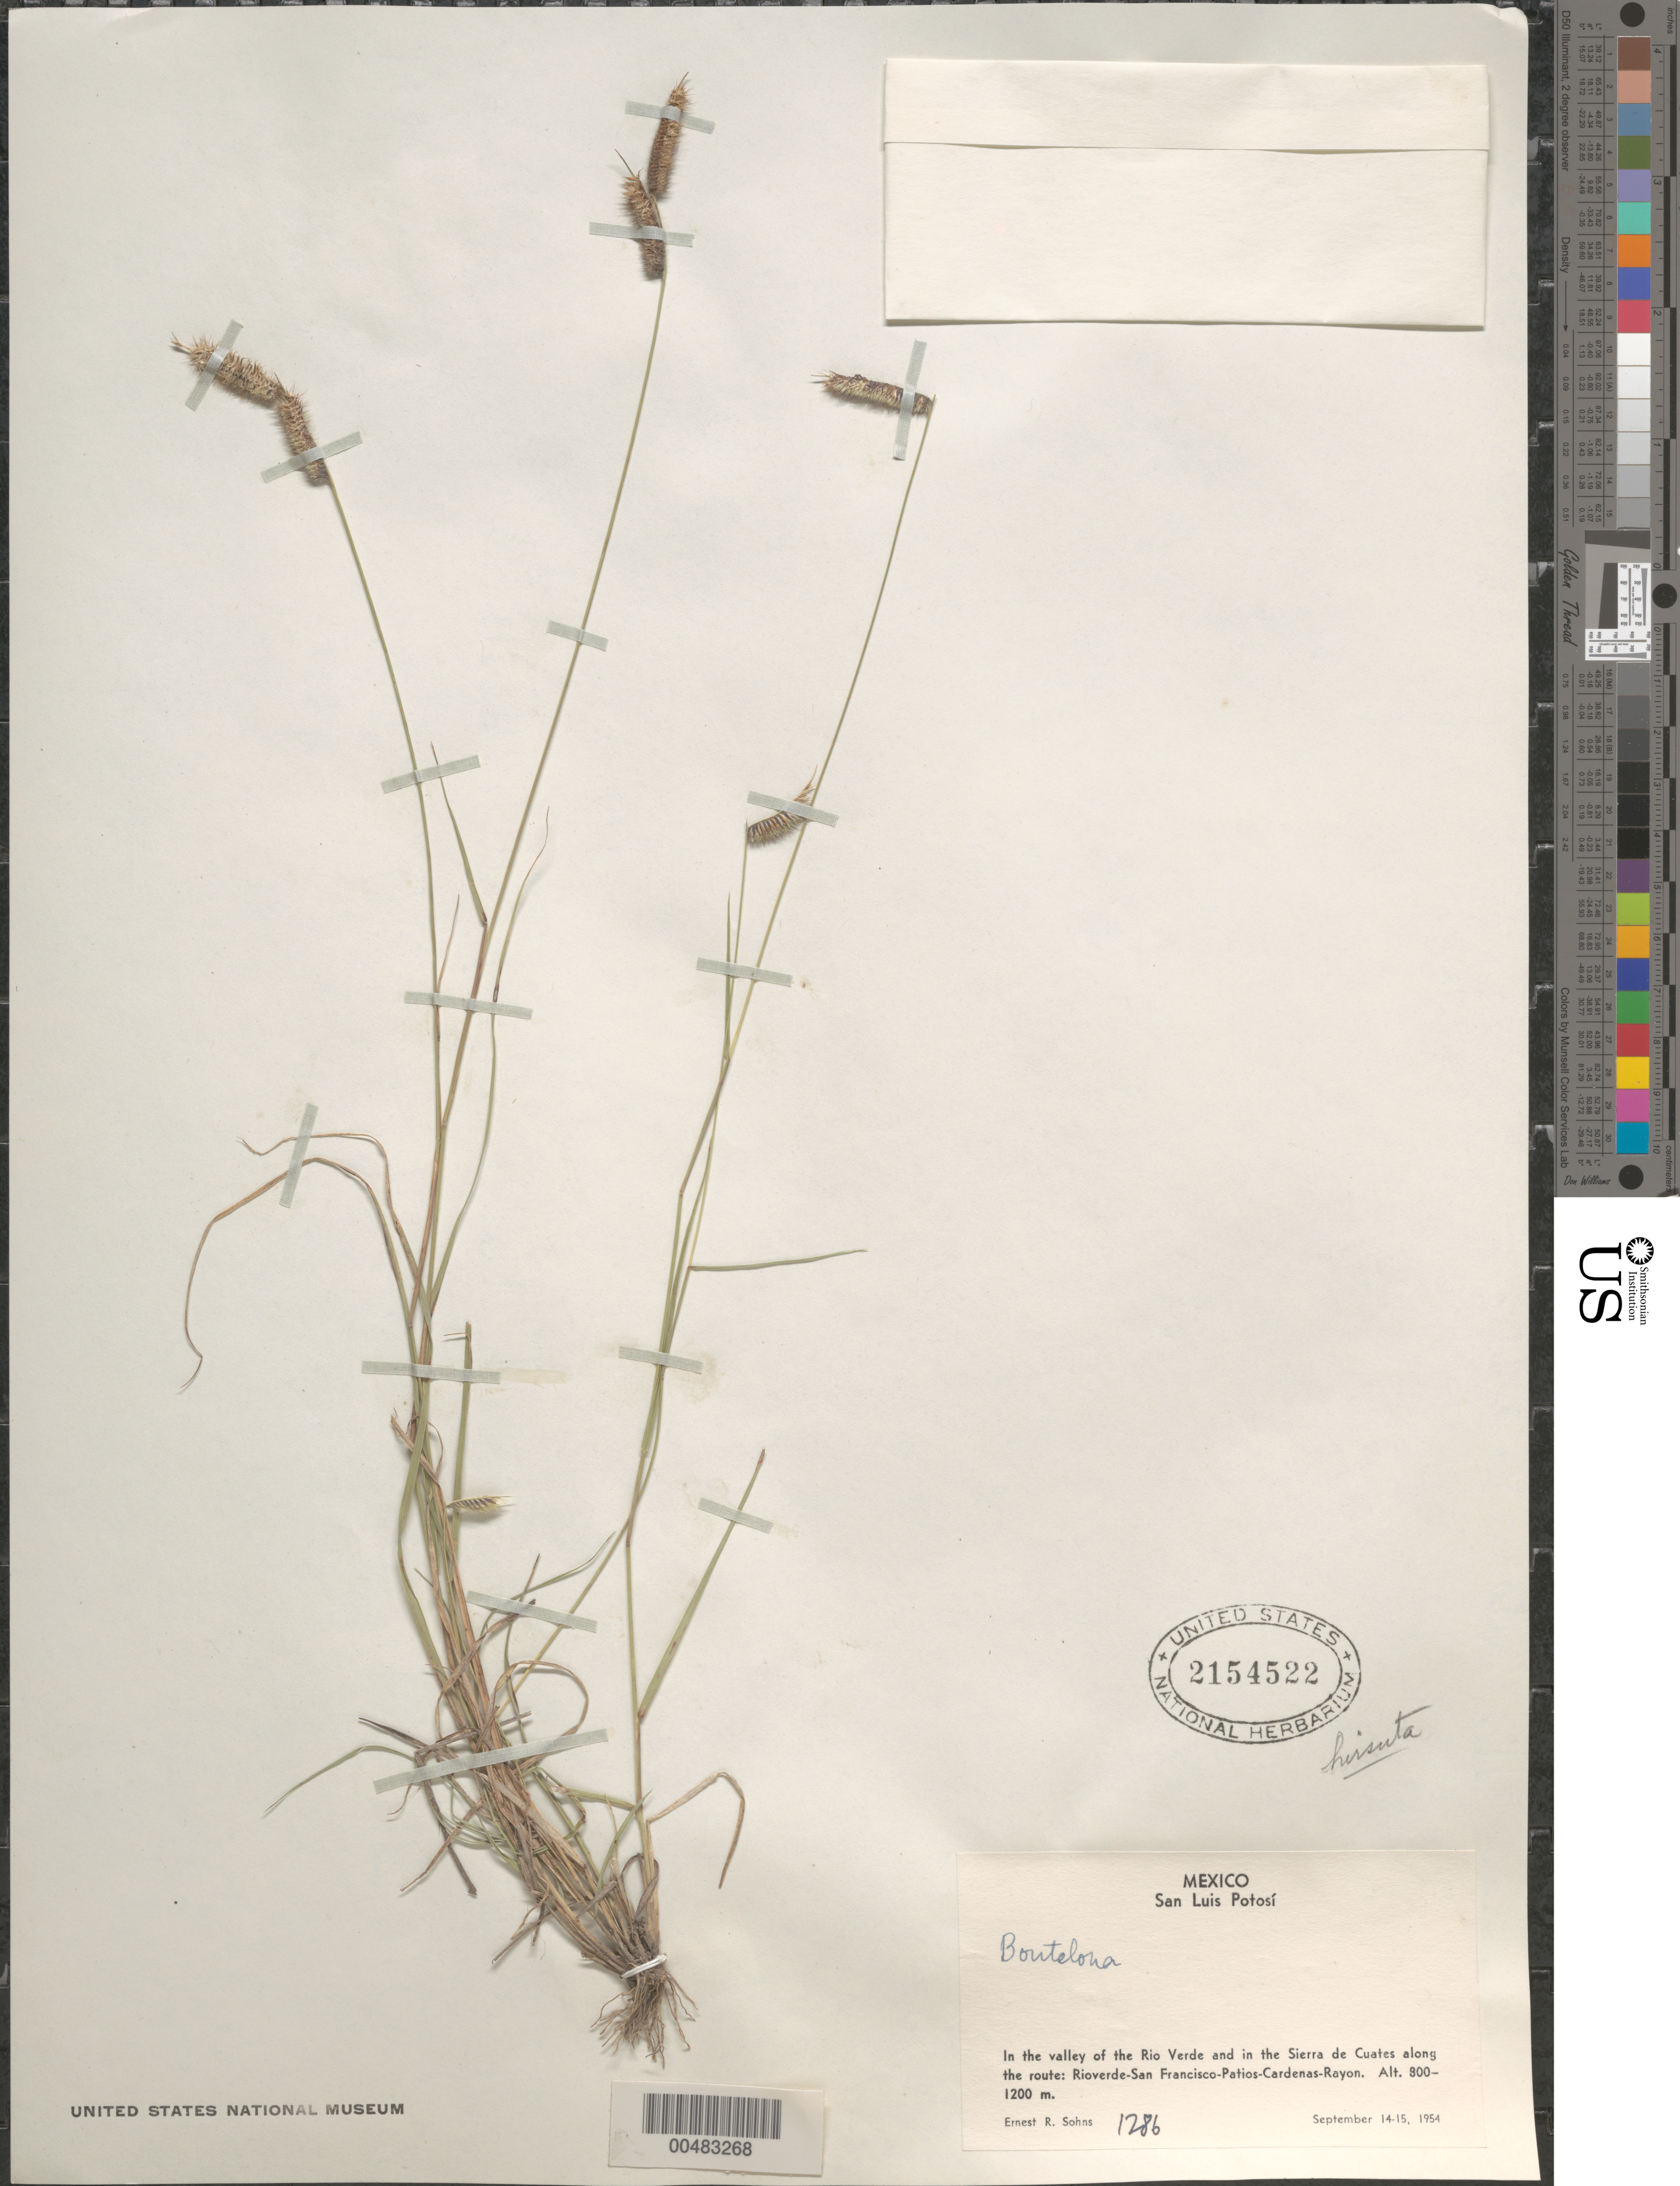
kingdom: Plantae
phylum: Tracheophyta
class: Liliopsida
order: Poales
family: Poaceae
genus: Bouteloua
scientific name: Bouteloua hirsuta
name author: Lag.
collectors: E. R. Sohns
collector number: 1286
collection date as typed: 14 Sep 1954 to 15 Sep 1954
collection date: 1954-09-14/1954-09-15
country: Mexico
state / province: San Luis Potosi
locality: In the valley of the Rio Verde and in the Sierra de Cuates along the route: Rioverde-San Francisco-Patios-Cardenas-Rayon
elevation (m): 800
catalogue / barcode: US 2154522